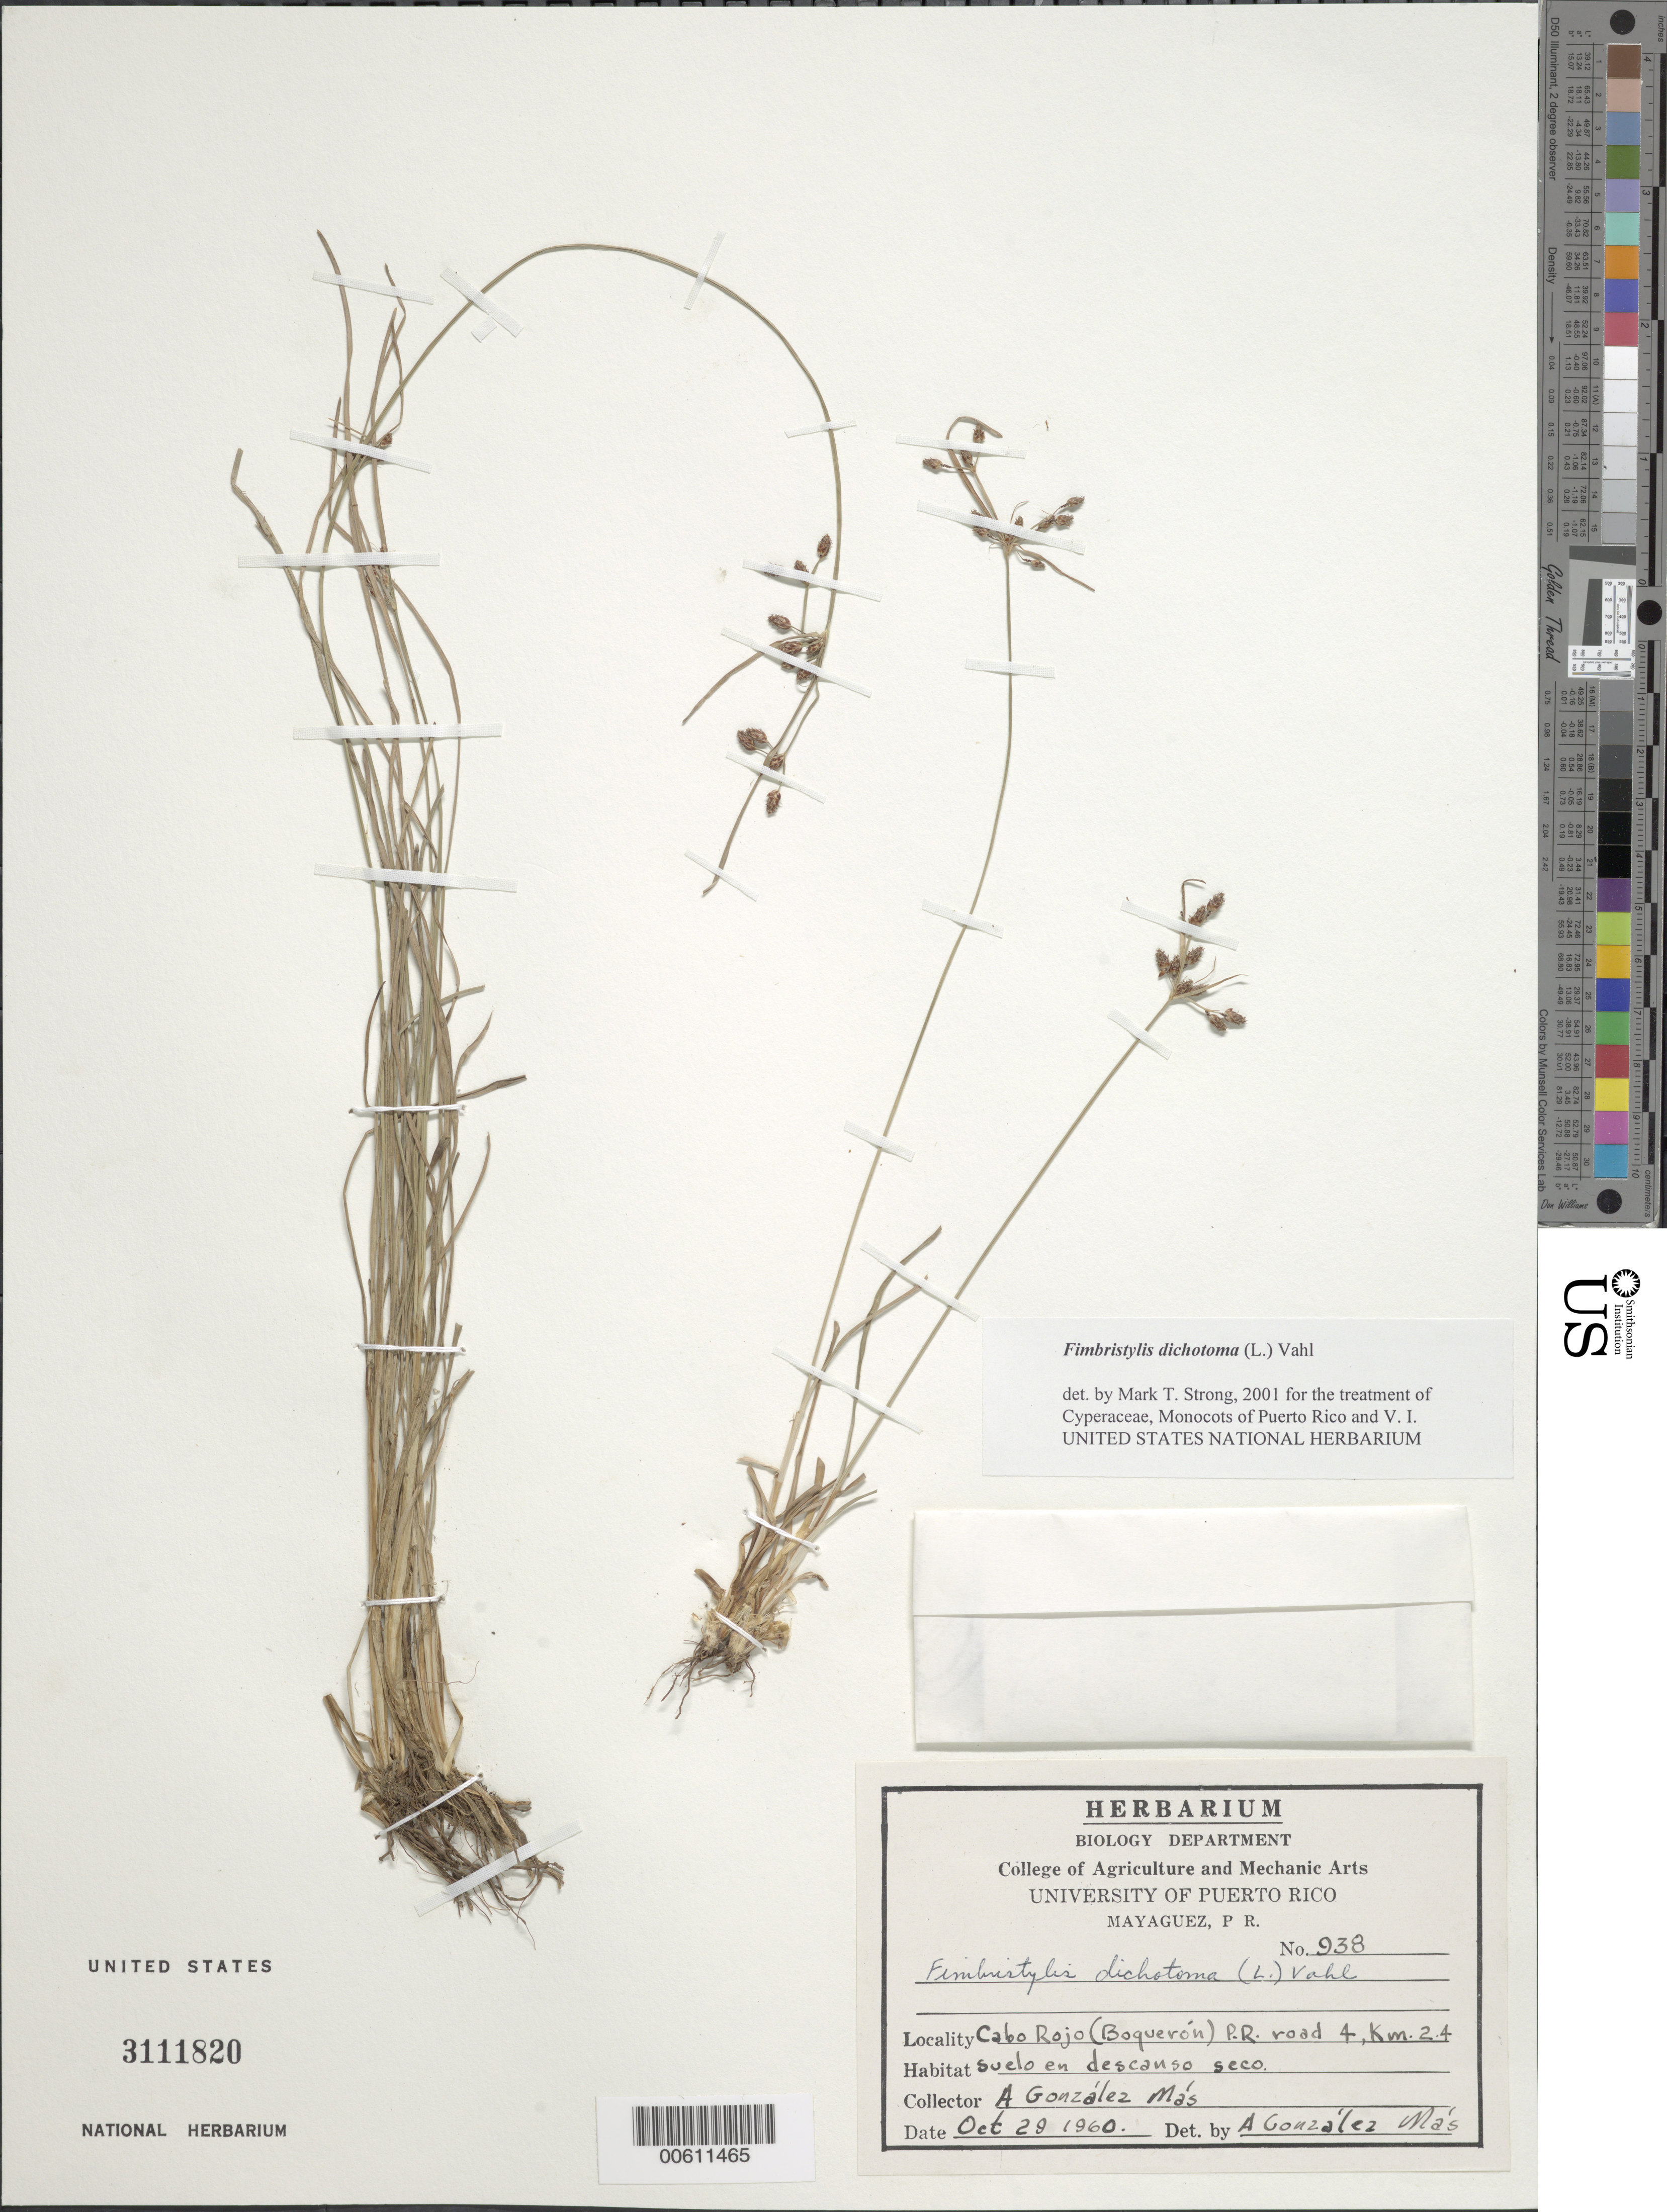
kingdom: Plantae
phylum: Tracheophyta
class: Liliopsida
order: Poales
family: Cyperaceae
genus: Fimbristylis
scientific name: Fimbristylis dichotoma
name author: (L.) Vahl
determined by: Strong, M. T., (US), Smithsonian Institution - National Museum of Natural History (UNITED STATES)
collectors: A. González Más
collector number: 938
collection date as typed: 29 Oct 1960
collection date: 1960-10-29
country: Puerto Rico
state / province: Cabo Rojo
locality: Cabo Rojo: Boquerón, P.R. Rd. 4, km 2.4.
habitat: Suelo en descanso seco.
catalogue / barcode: US 3111820